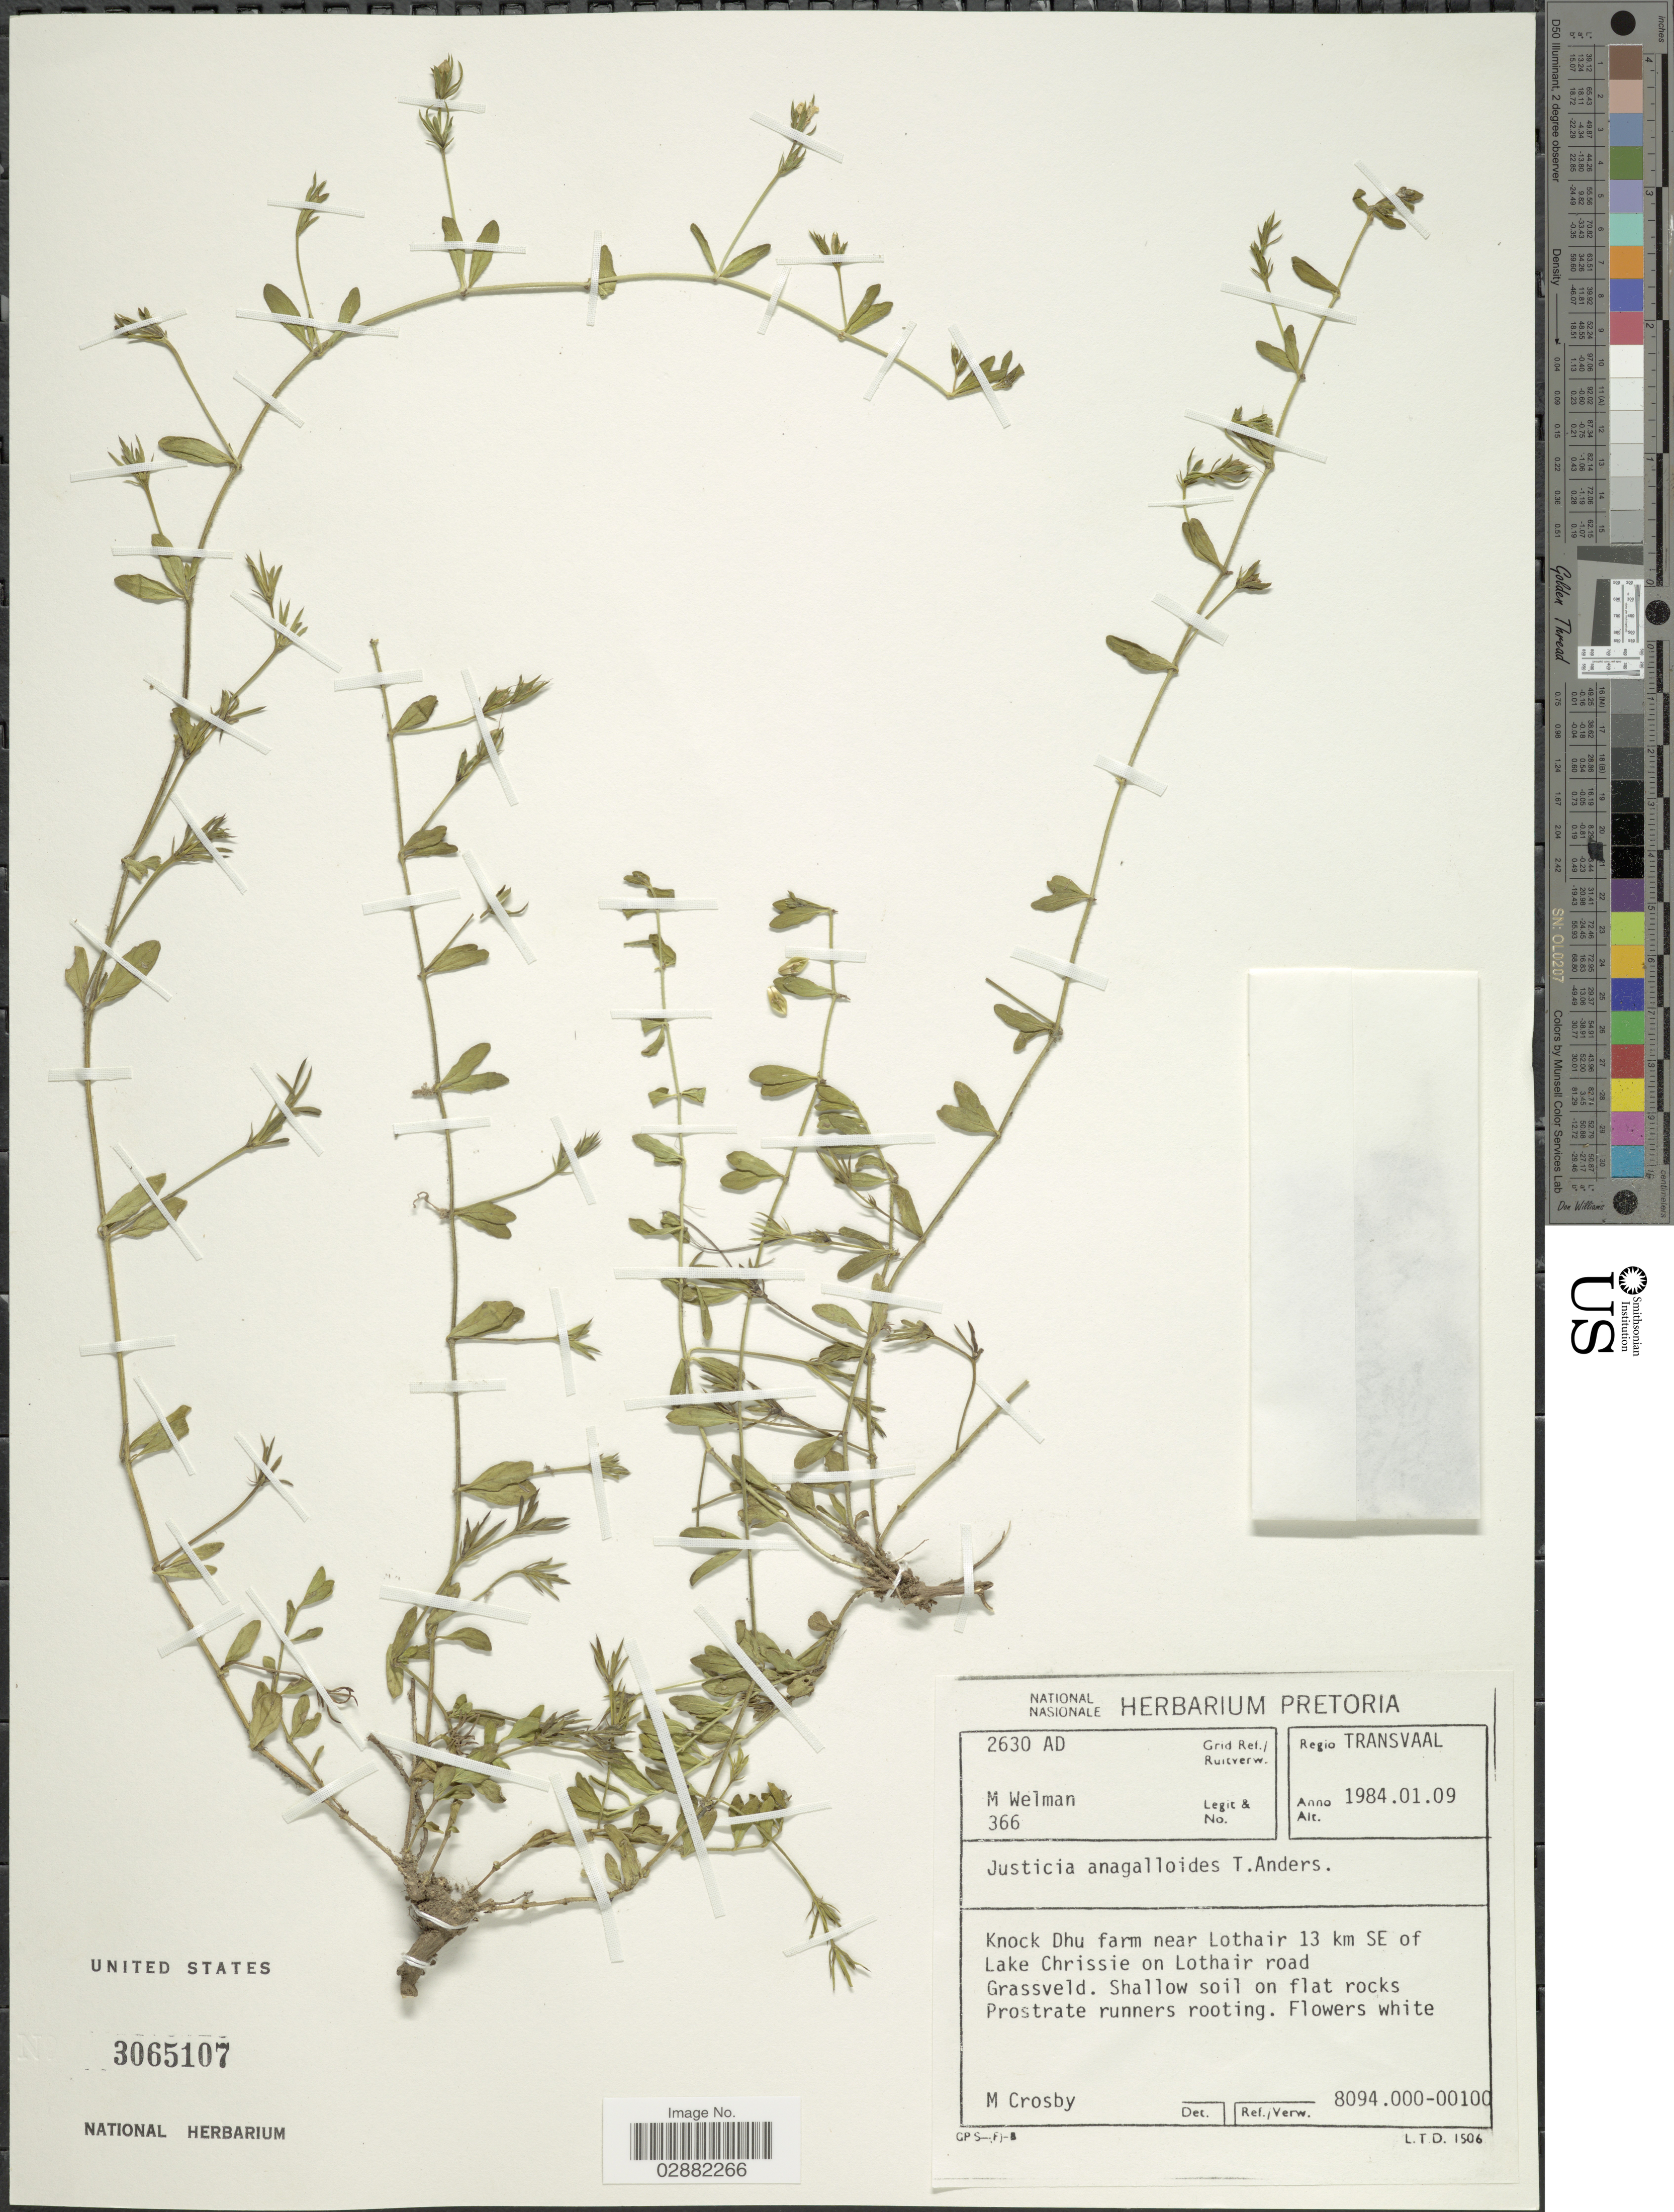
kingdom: Plantae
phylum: Tracheophyta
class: Magnoliopsida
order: Lamiales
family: Acanthaceae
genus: Justicia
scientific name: Justicia anagalloides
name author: (Nees) T. Anderson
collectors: M. Welman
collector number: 366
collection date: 1984-01-09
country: South Africa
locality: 2630 AD Grid Ref./Ruitverw. Regio Transvaal. Knock Dhu farm near Lothair 13 km SE of Lake Chrissie on Lothair road Grassveld.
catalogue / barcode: US 3065107